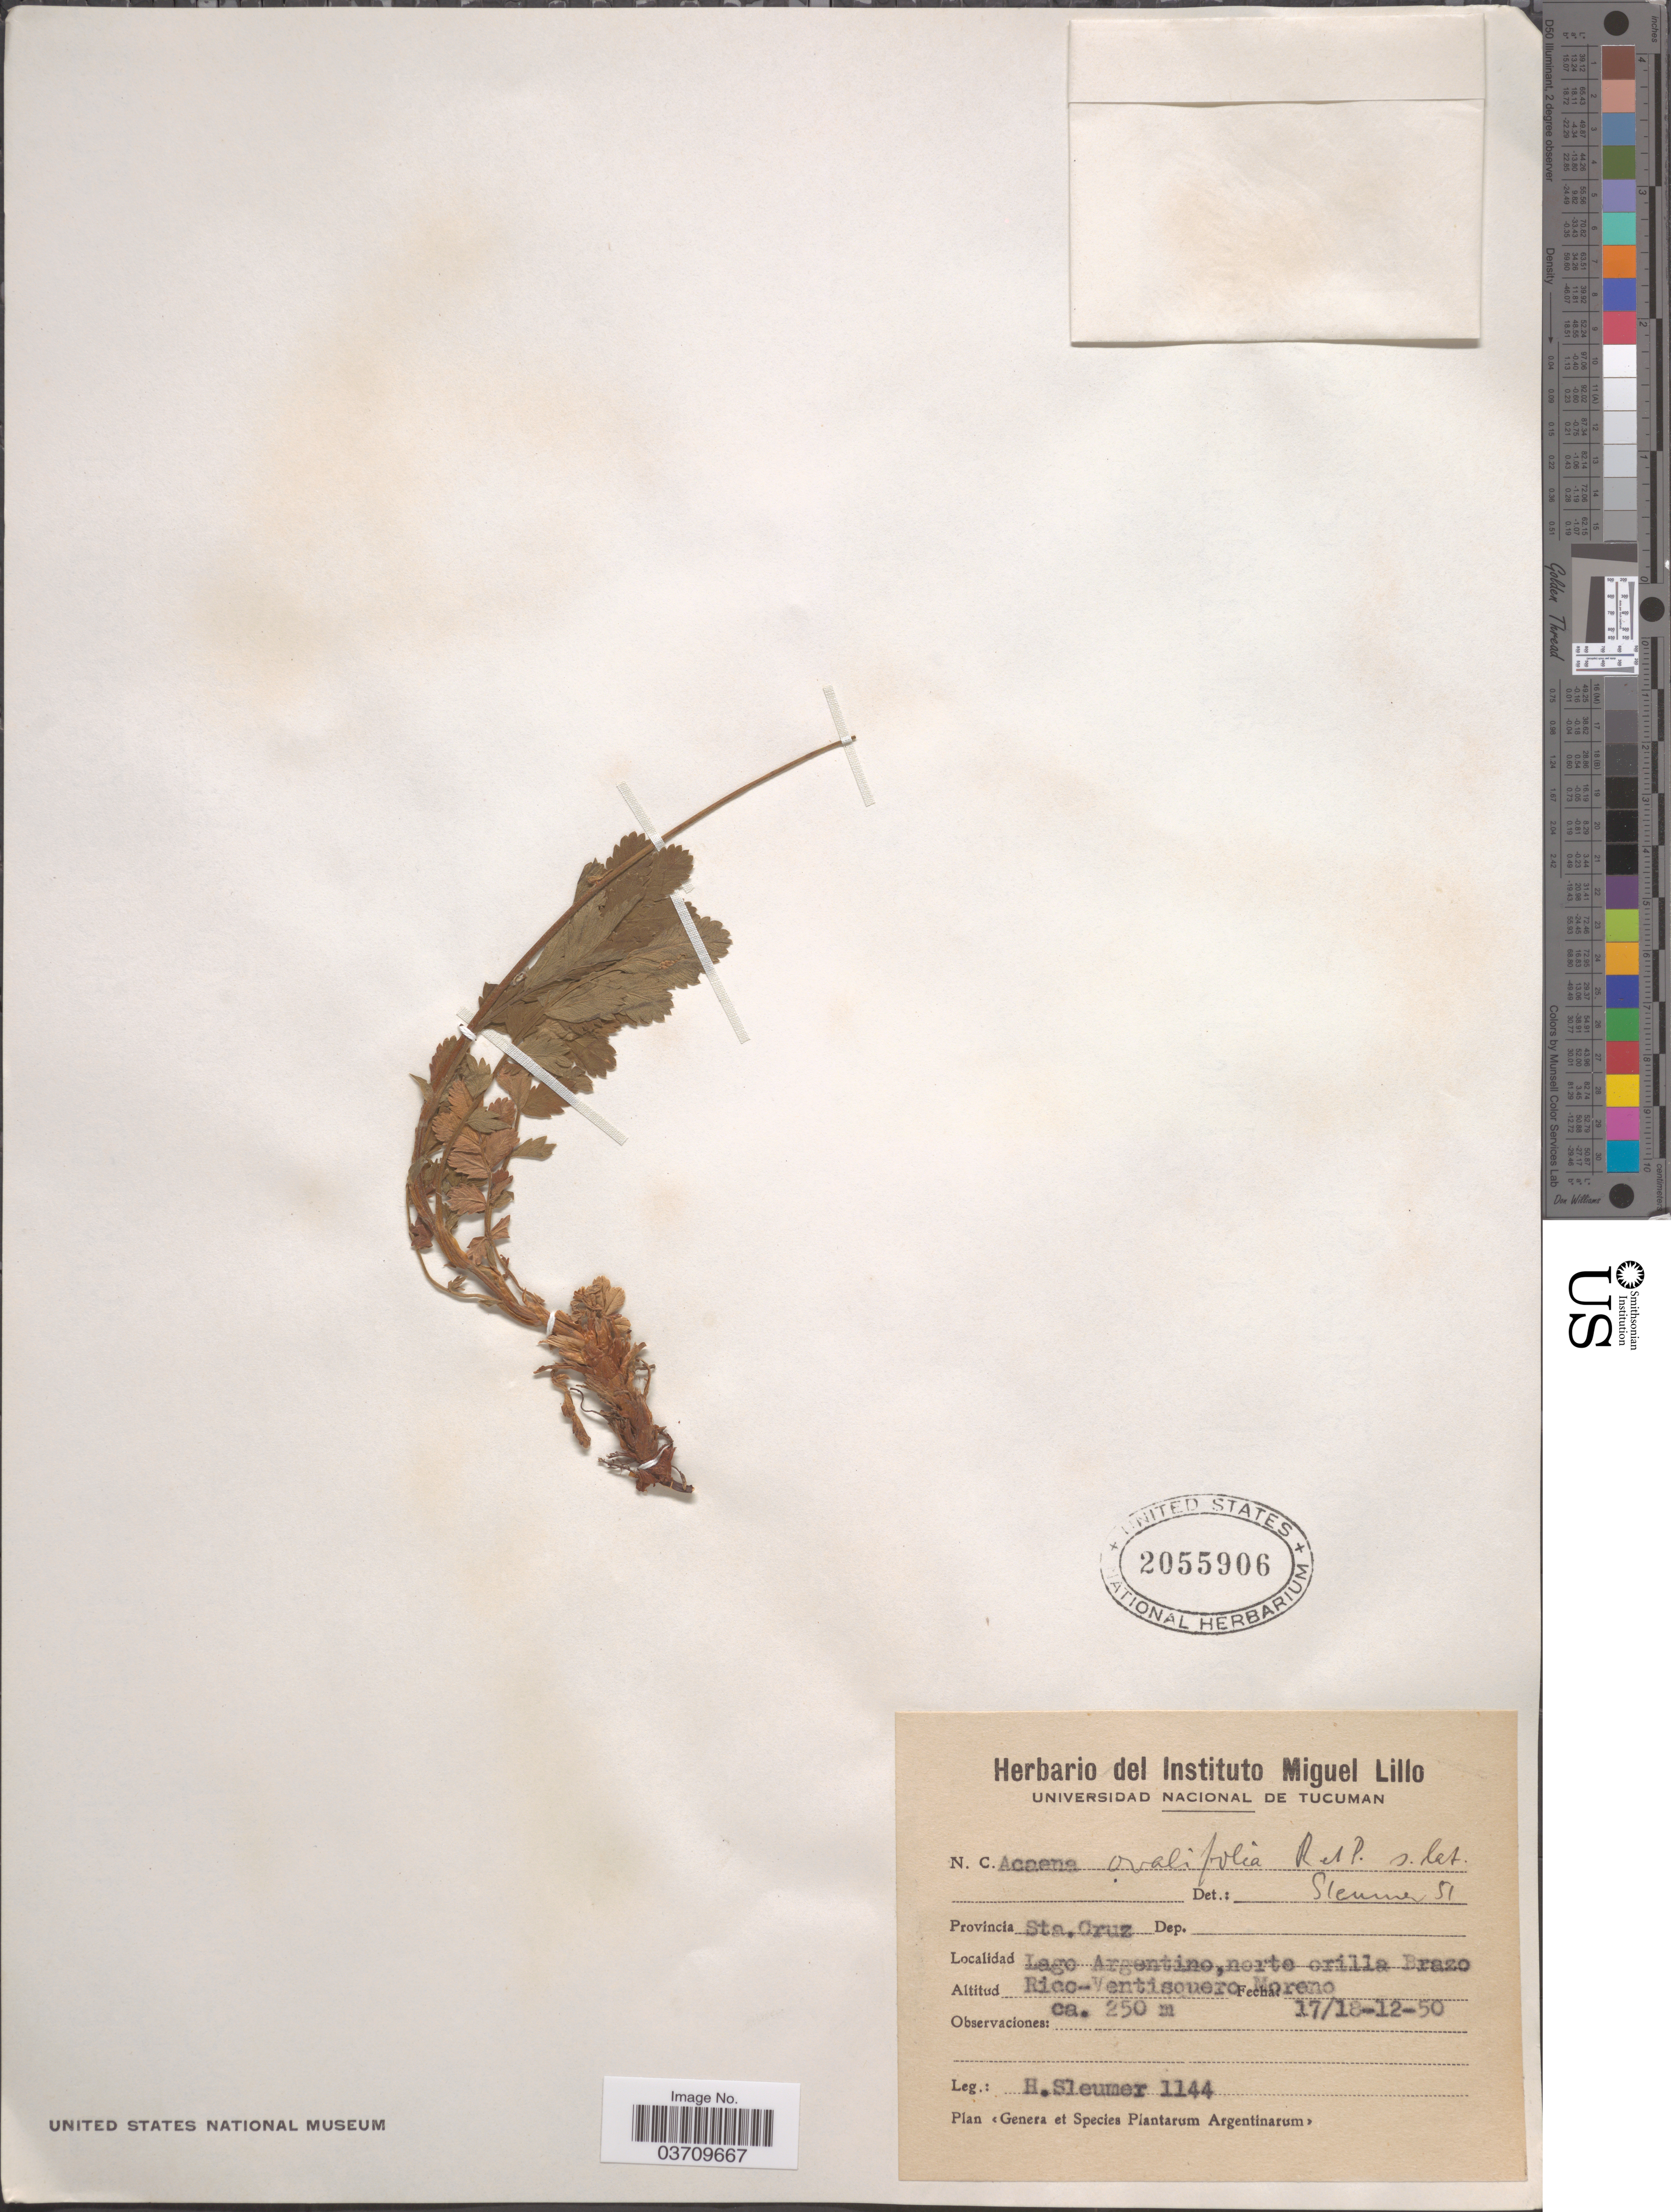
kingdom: Plantae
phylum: Tracheophyta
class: Magnoliopsida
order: Rosales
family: Rosaceae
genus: Acaena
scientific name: Acaena ovalifolia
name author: Ruiz & Pav.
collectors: H. O. Sleumer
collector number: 1144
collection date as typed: Transcribed d/m/y: 17/12/50 to 18/12/50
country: Argentina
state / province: Santa Cruz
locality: Lago Argentino, norte orilla Brazo Rico-Ventisouero Moreno.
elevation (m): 250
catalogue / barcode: US 2055906